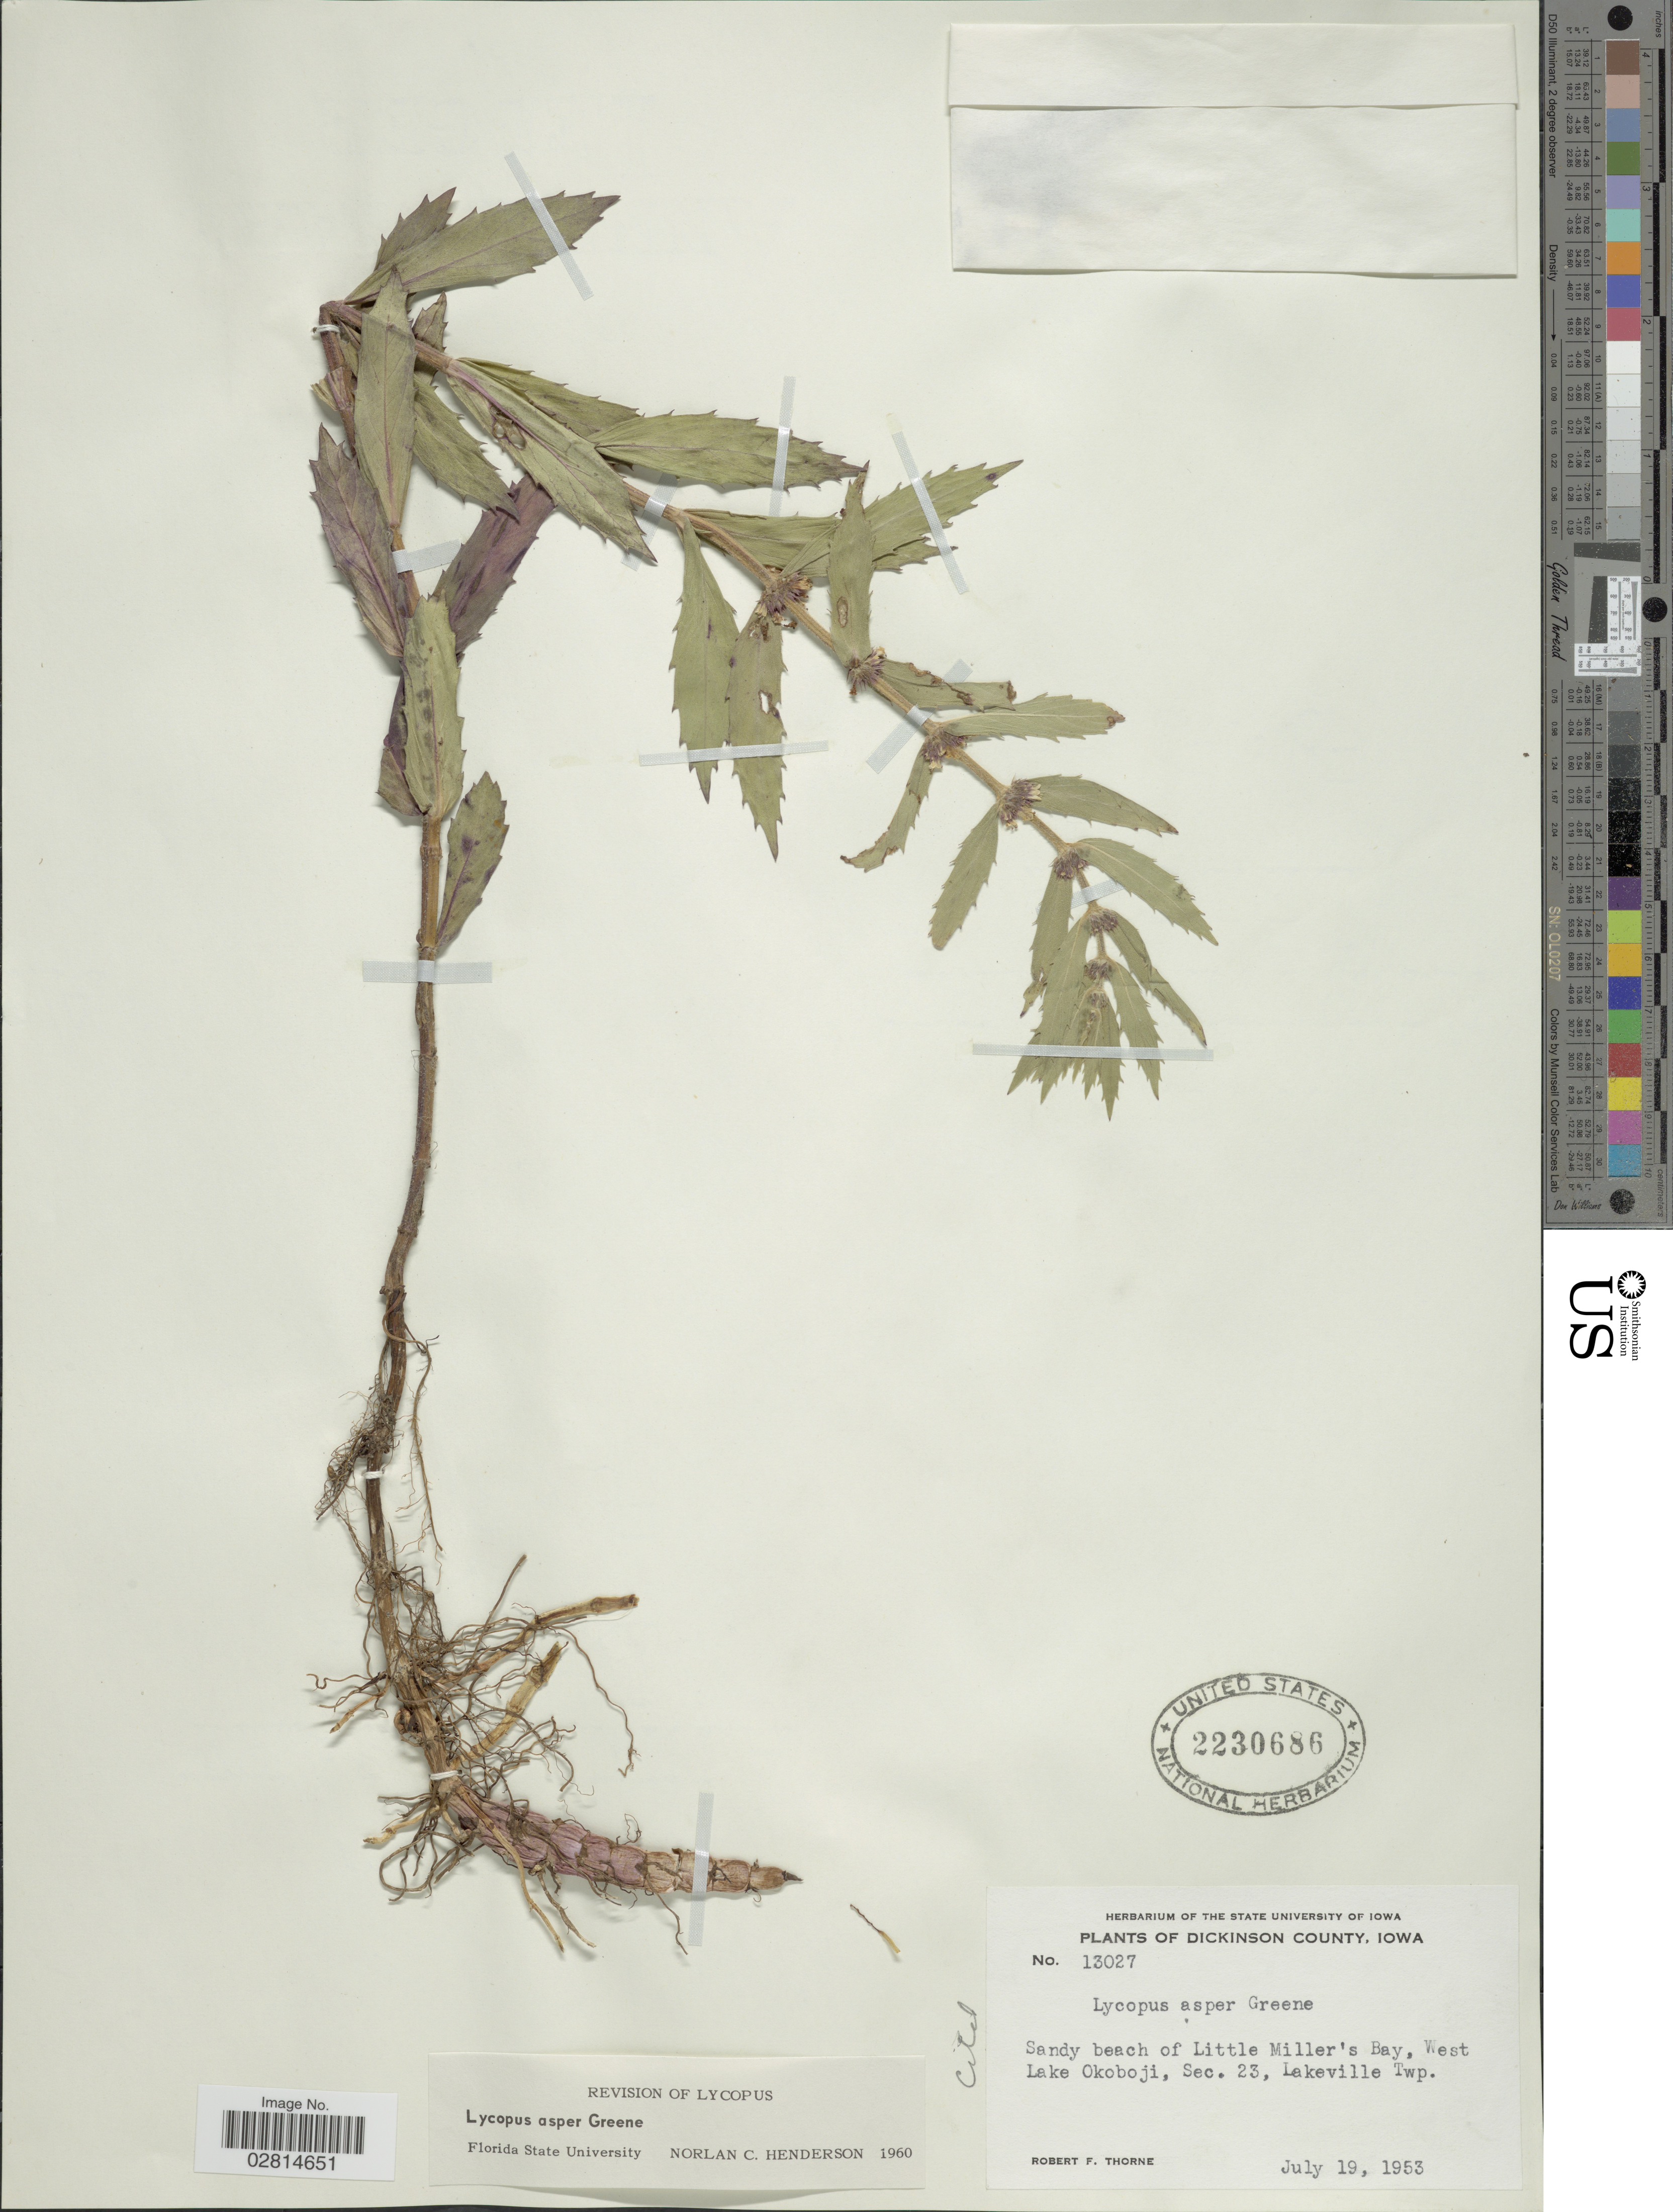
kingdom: Plantae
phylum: Tracheophyta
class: Magnoliopsida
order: Lamiales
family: Lamiaceae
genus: Lycopus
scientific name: Lycopus asper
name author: Greene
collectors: R. F. Thorne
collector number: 13027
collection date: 1953-07-19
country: United States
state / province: Iowa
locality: Dickinson County. Sandy beach of Little Miller's Bay, West Lake Okoboji, Sec. 23, Lakeville Twp.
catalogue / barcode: US 2230686